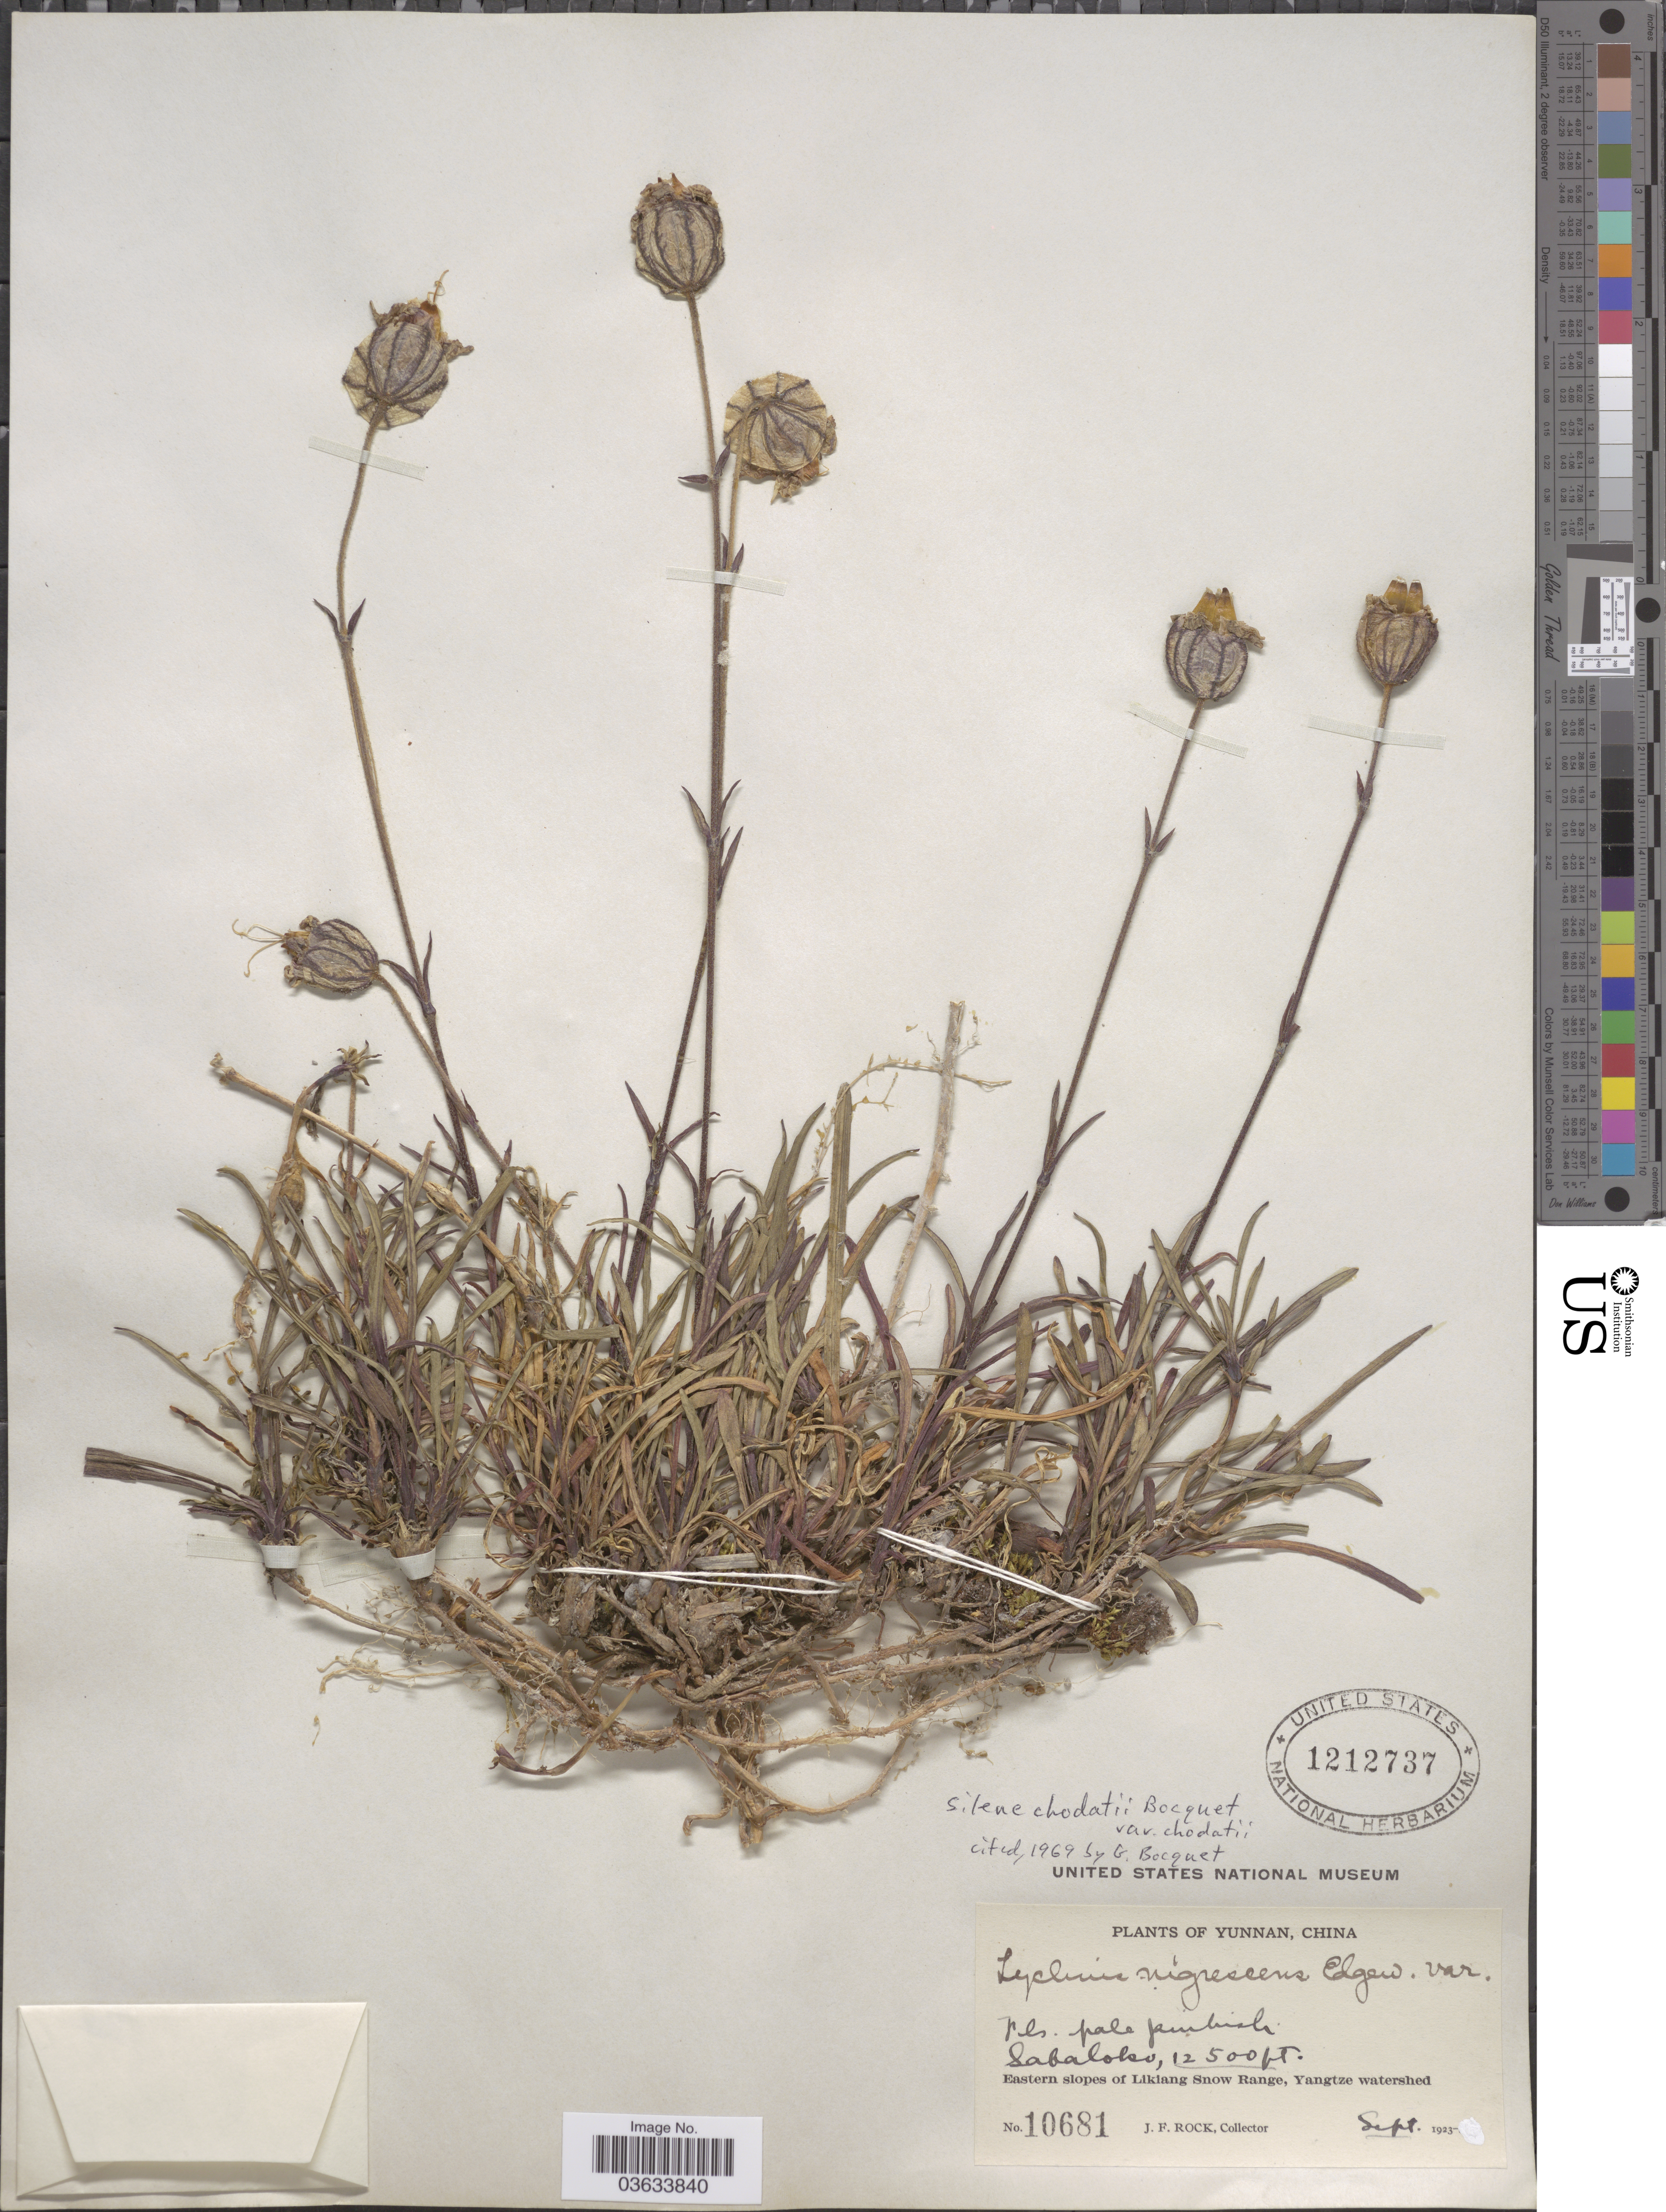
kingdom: Plantae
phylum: Tracheophyta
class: Magnoliopsida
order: Caryophyllales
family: Caryophyllaceae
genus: Silene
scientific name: Silene chodatii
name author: Bocquet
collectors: J. Rock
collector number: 10681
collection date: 1923-09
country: China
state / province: Yunnan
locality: Sabaloko. Eastern slopes of Likiang Snow Range, Yangtze watershed.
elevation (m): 3810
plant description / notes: Leaf tissue sampled for DNA sequencing.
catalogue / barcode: US 1212737